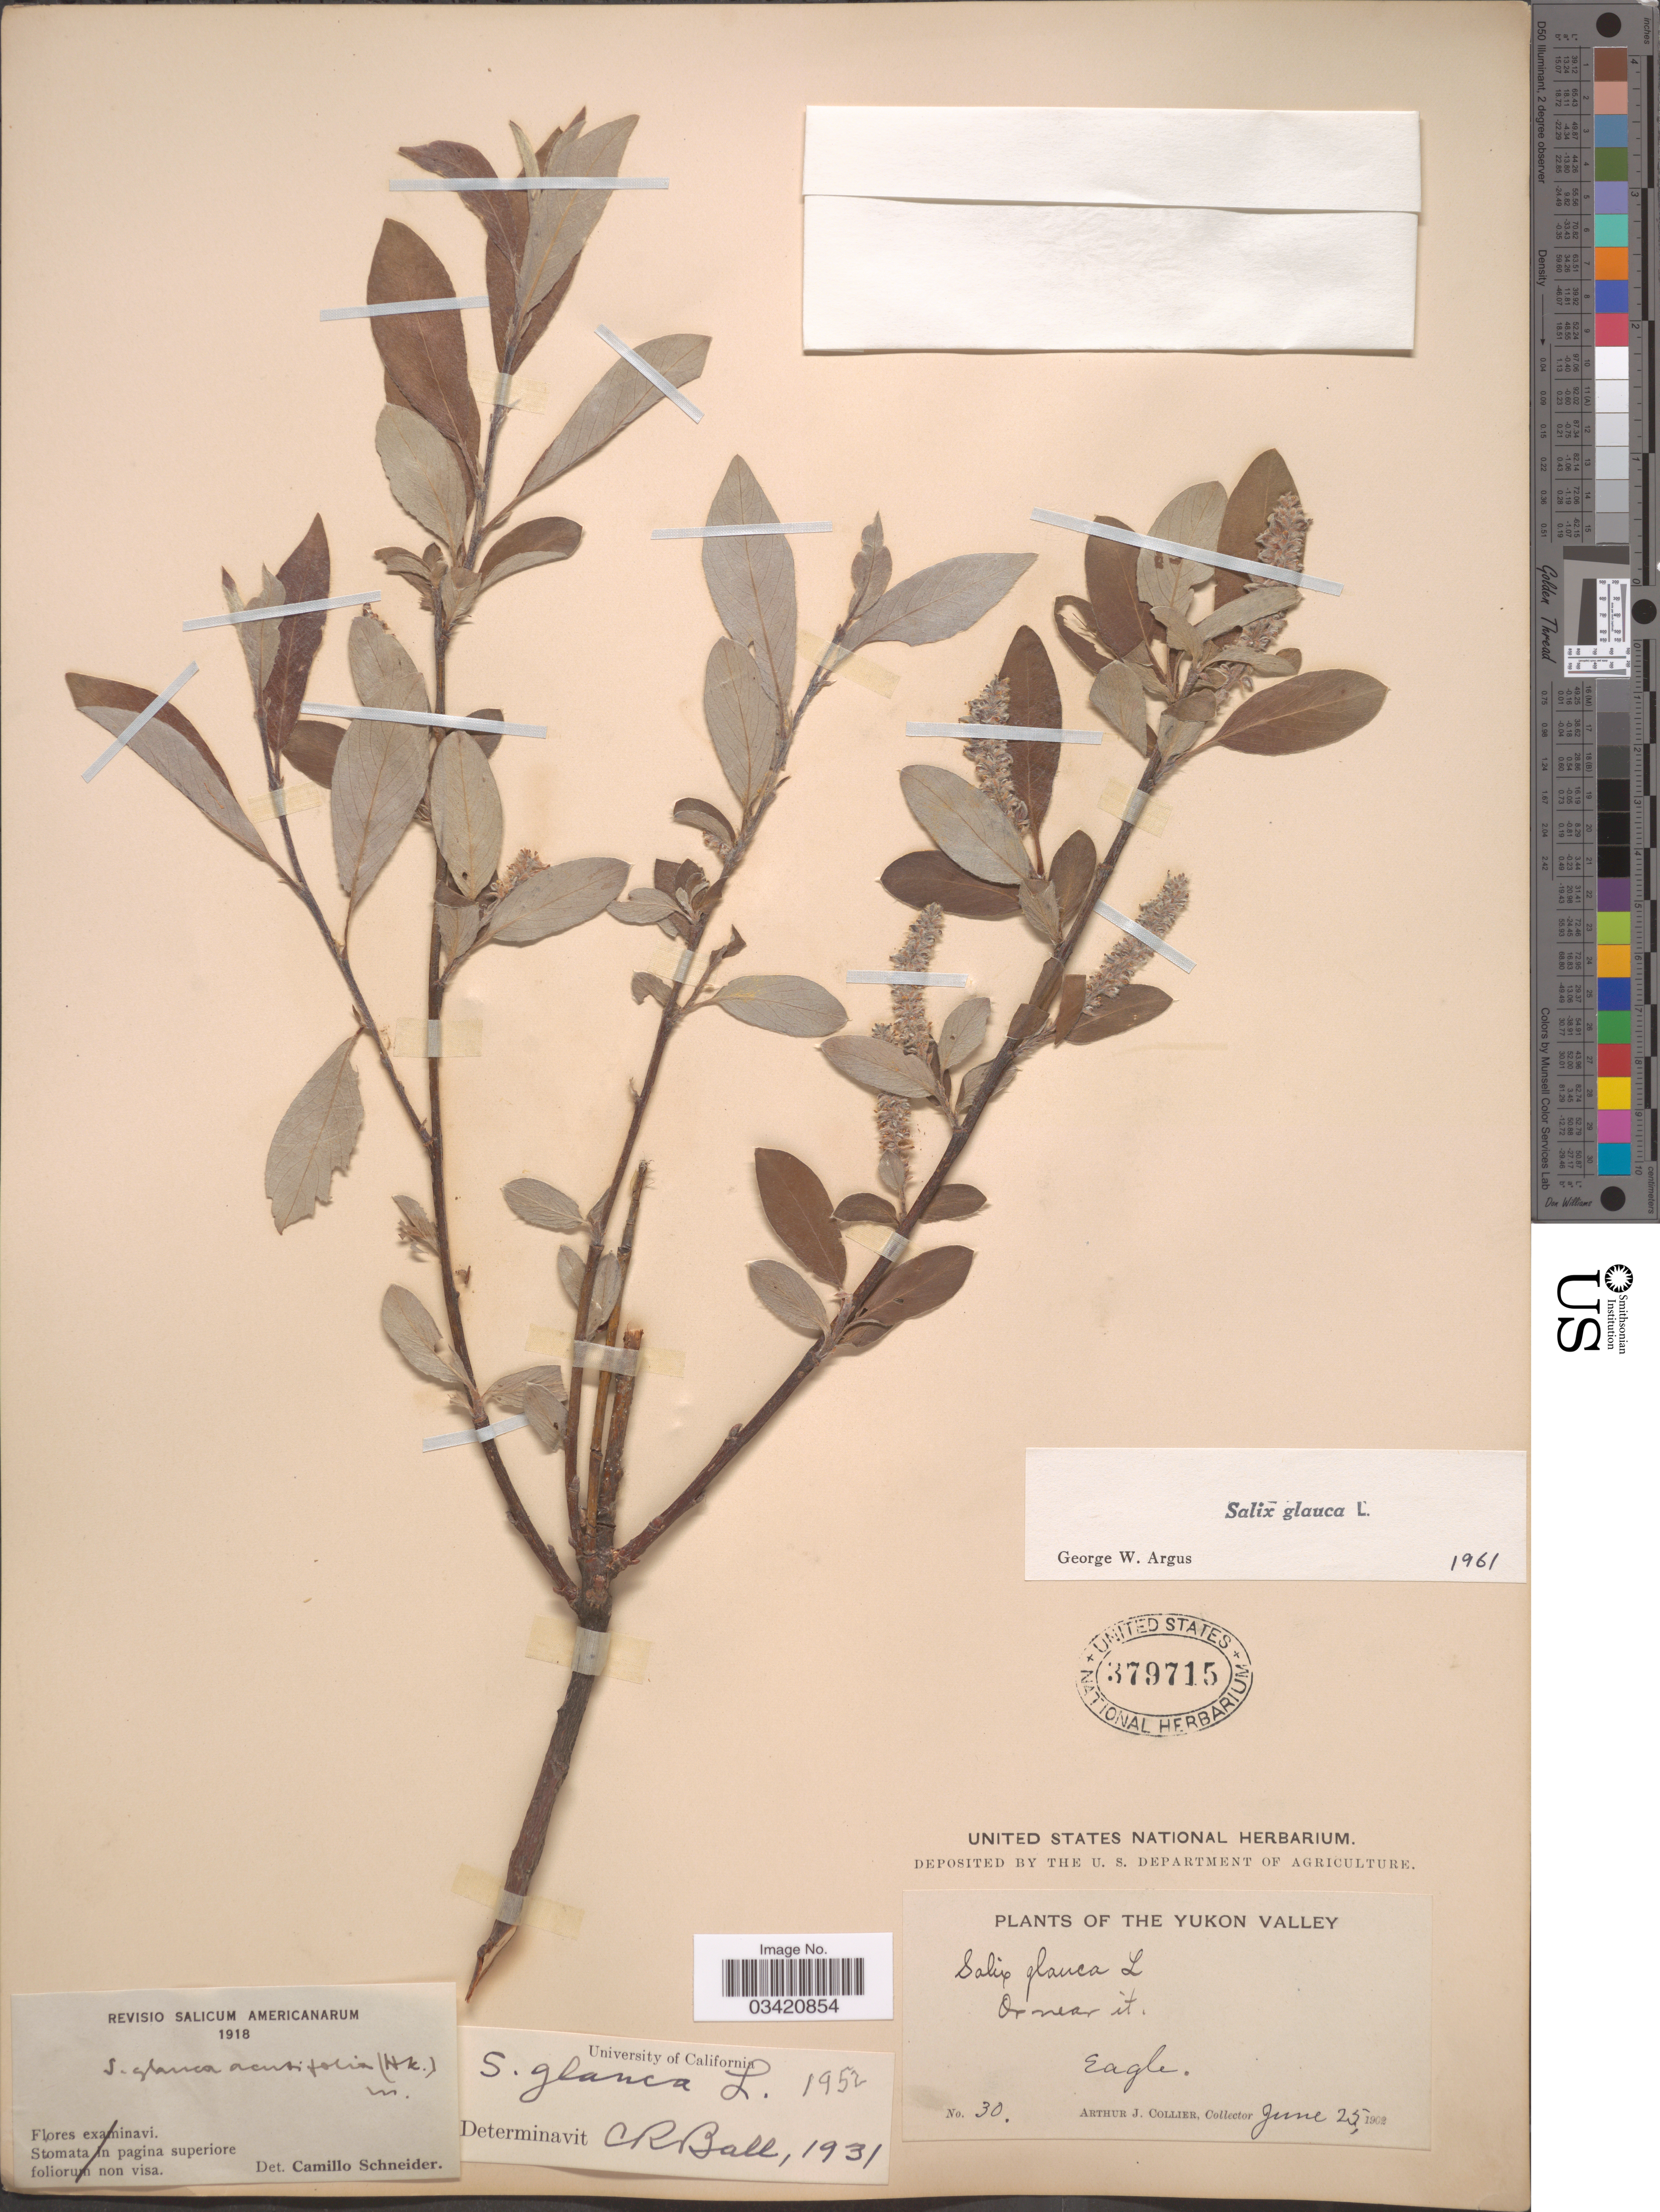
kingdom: Plantae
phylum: Tracheophyta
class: Magnoliopsida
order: Malpighiales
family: Salicaceae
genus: Salix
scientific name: Salix glauca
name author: L.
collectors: A. Collier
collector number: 30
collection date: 1902-06-25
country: Canada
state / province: Yukon Territory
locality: The Yukon Valley. Eagle.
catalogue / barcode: US 379715